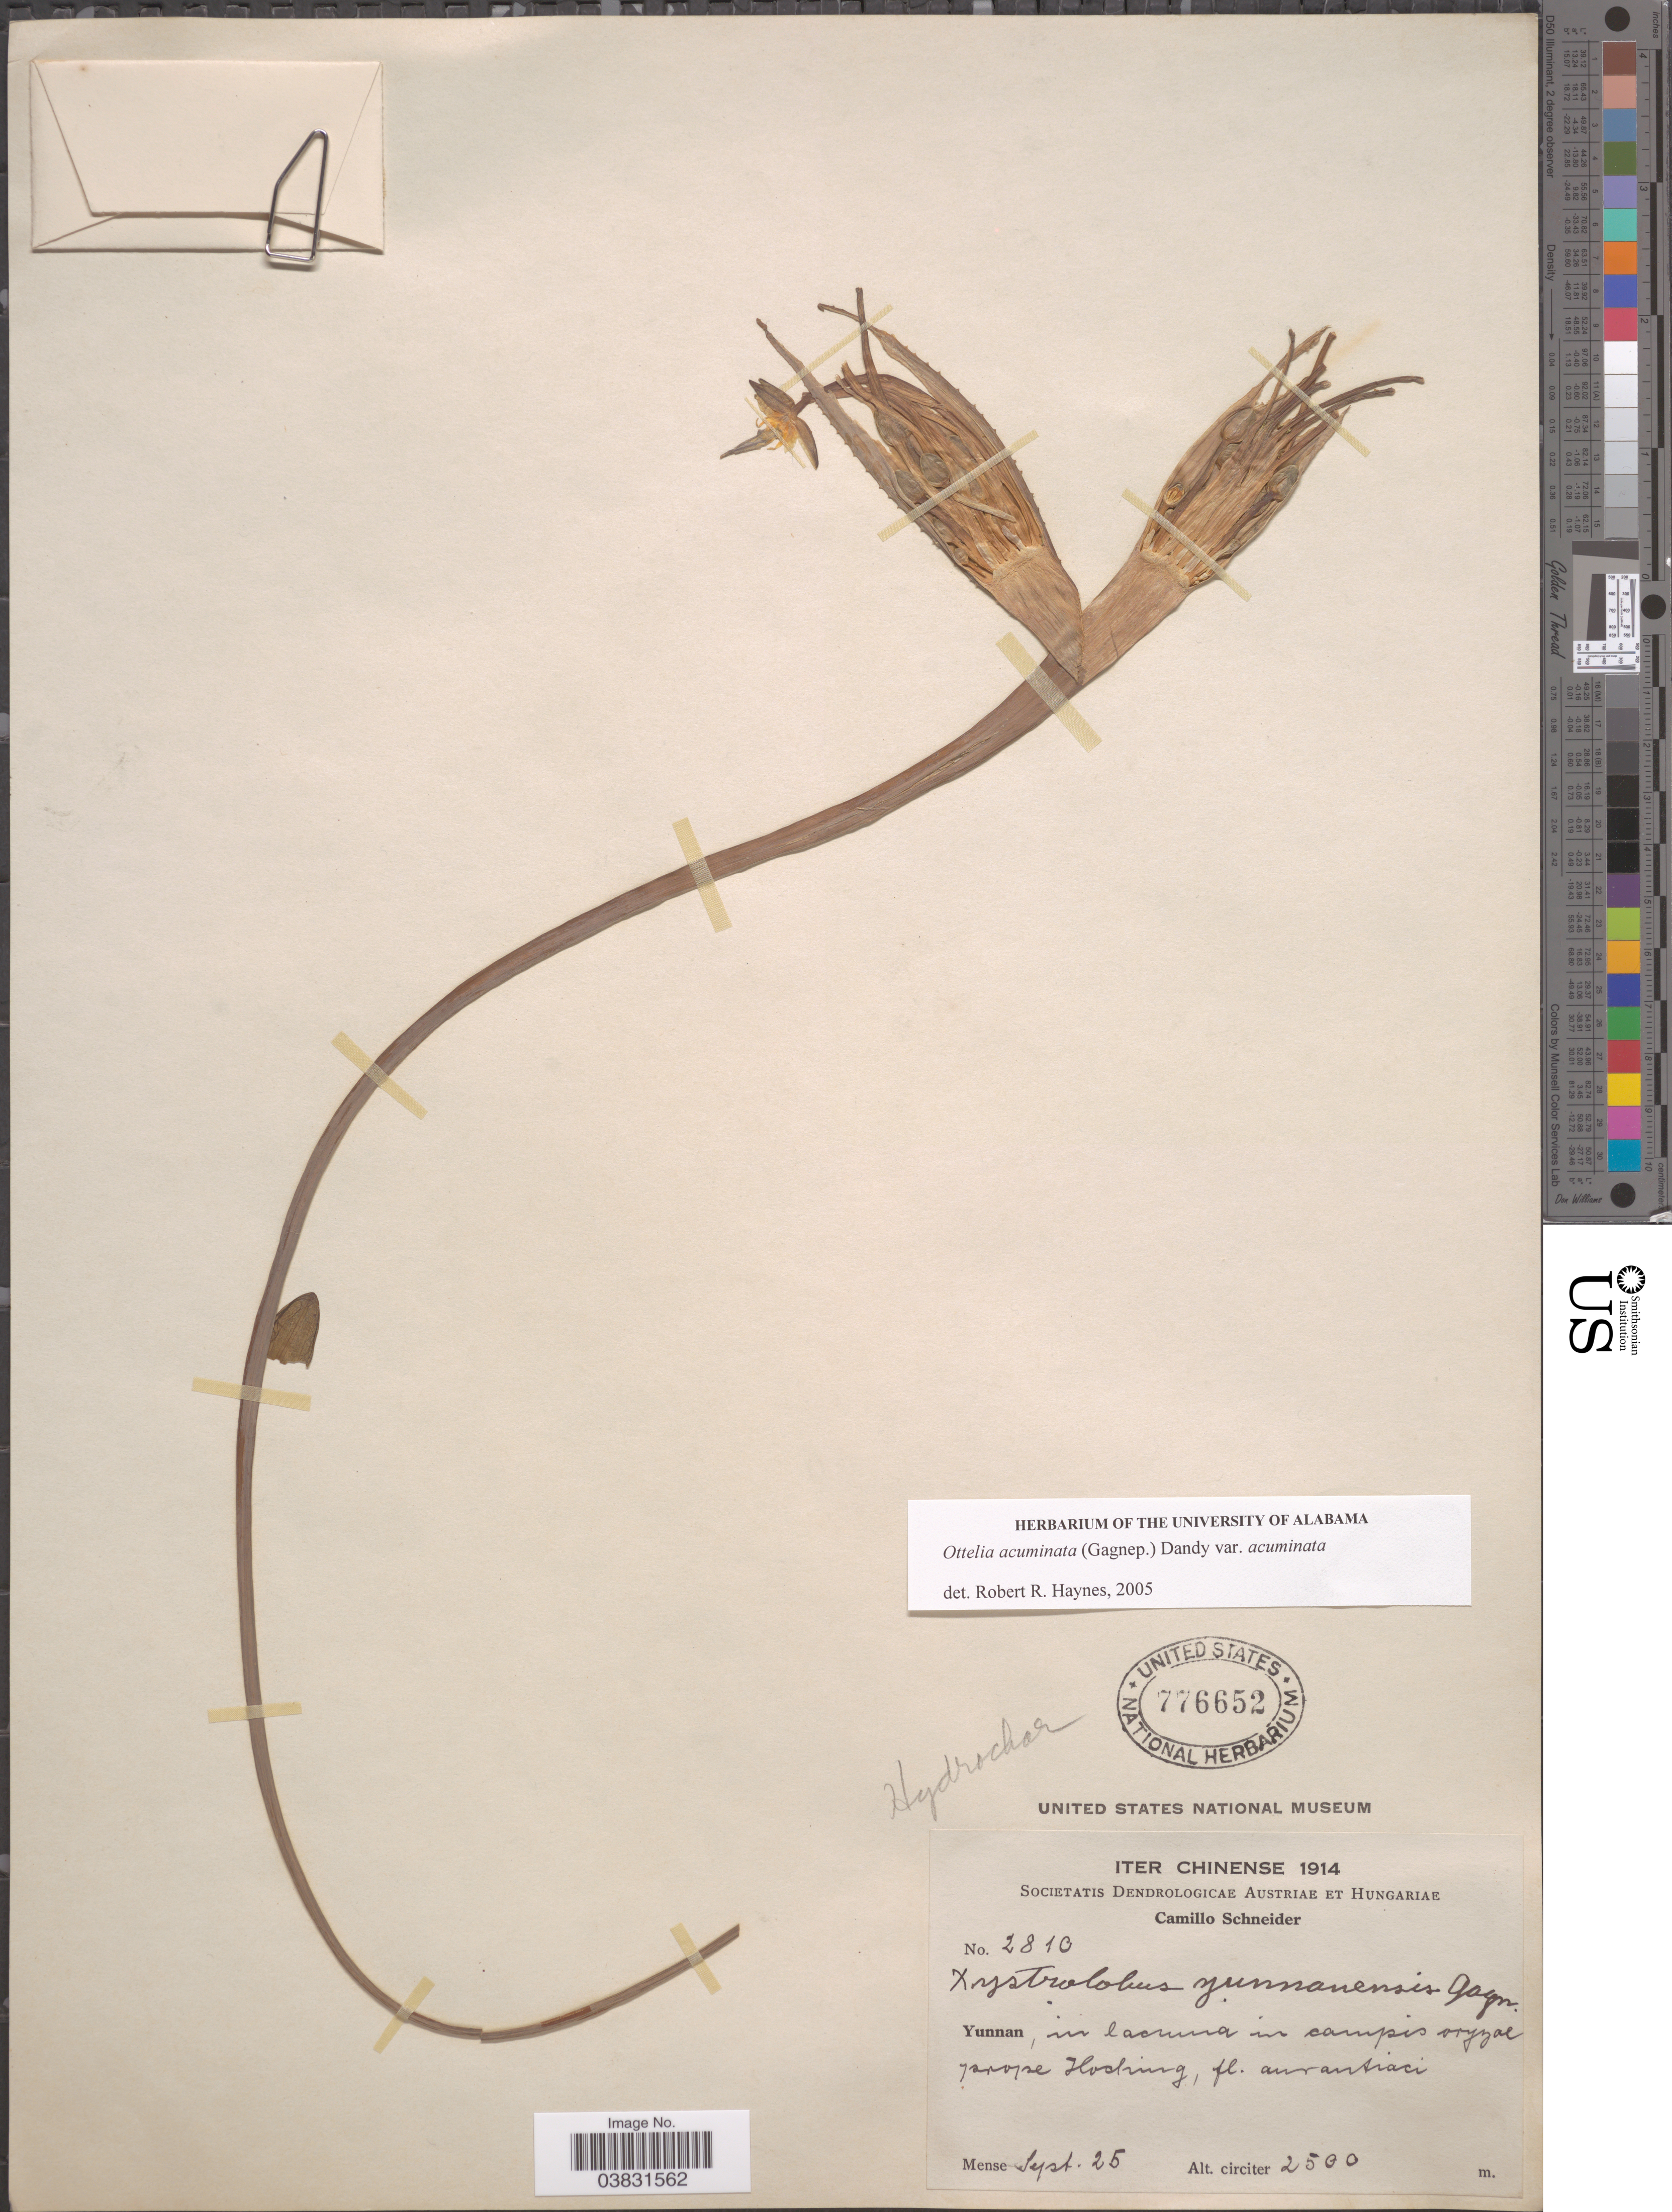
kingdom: Plantae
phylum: Tracheophyta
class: Liliopsida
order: Alismatales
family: Hydrocharitaceae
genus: Ottelia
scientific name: Ottelia acuminata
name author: (Gagnep.) Dandy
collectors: C. K. Schneider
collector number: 2810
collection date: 1914-09-25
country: China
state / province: Yunnan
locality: In lacuna un campis [illegible text] prope Hoching.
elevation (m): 2500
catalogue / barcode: US 776652